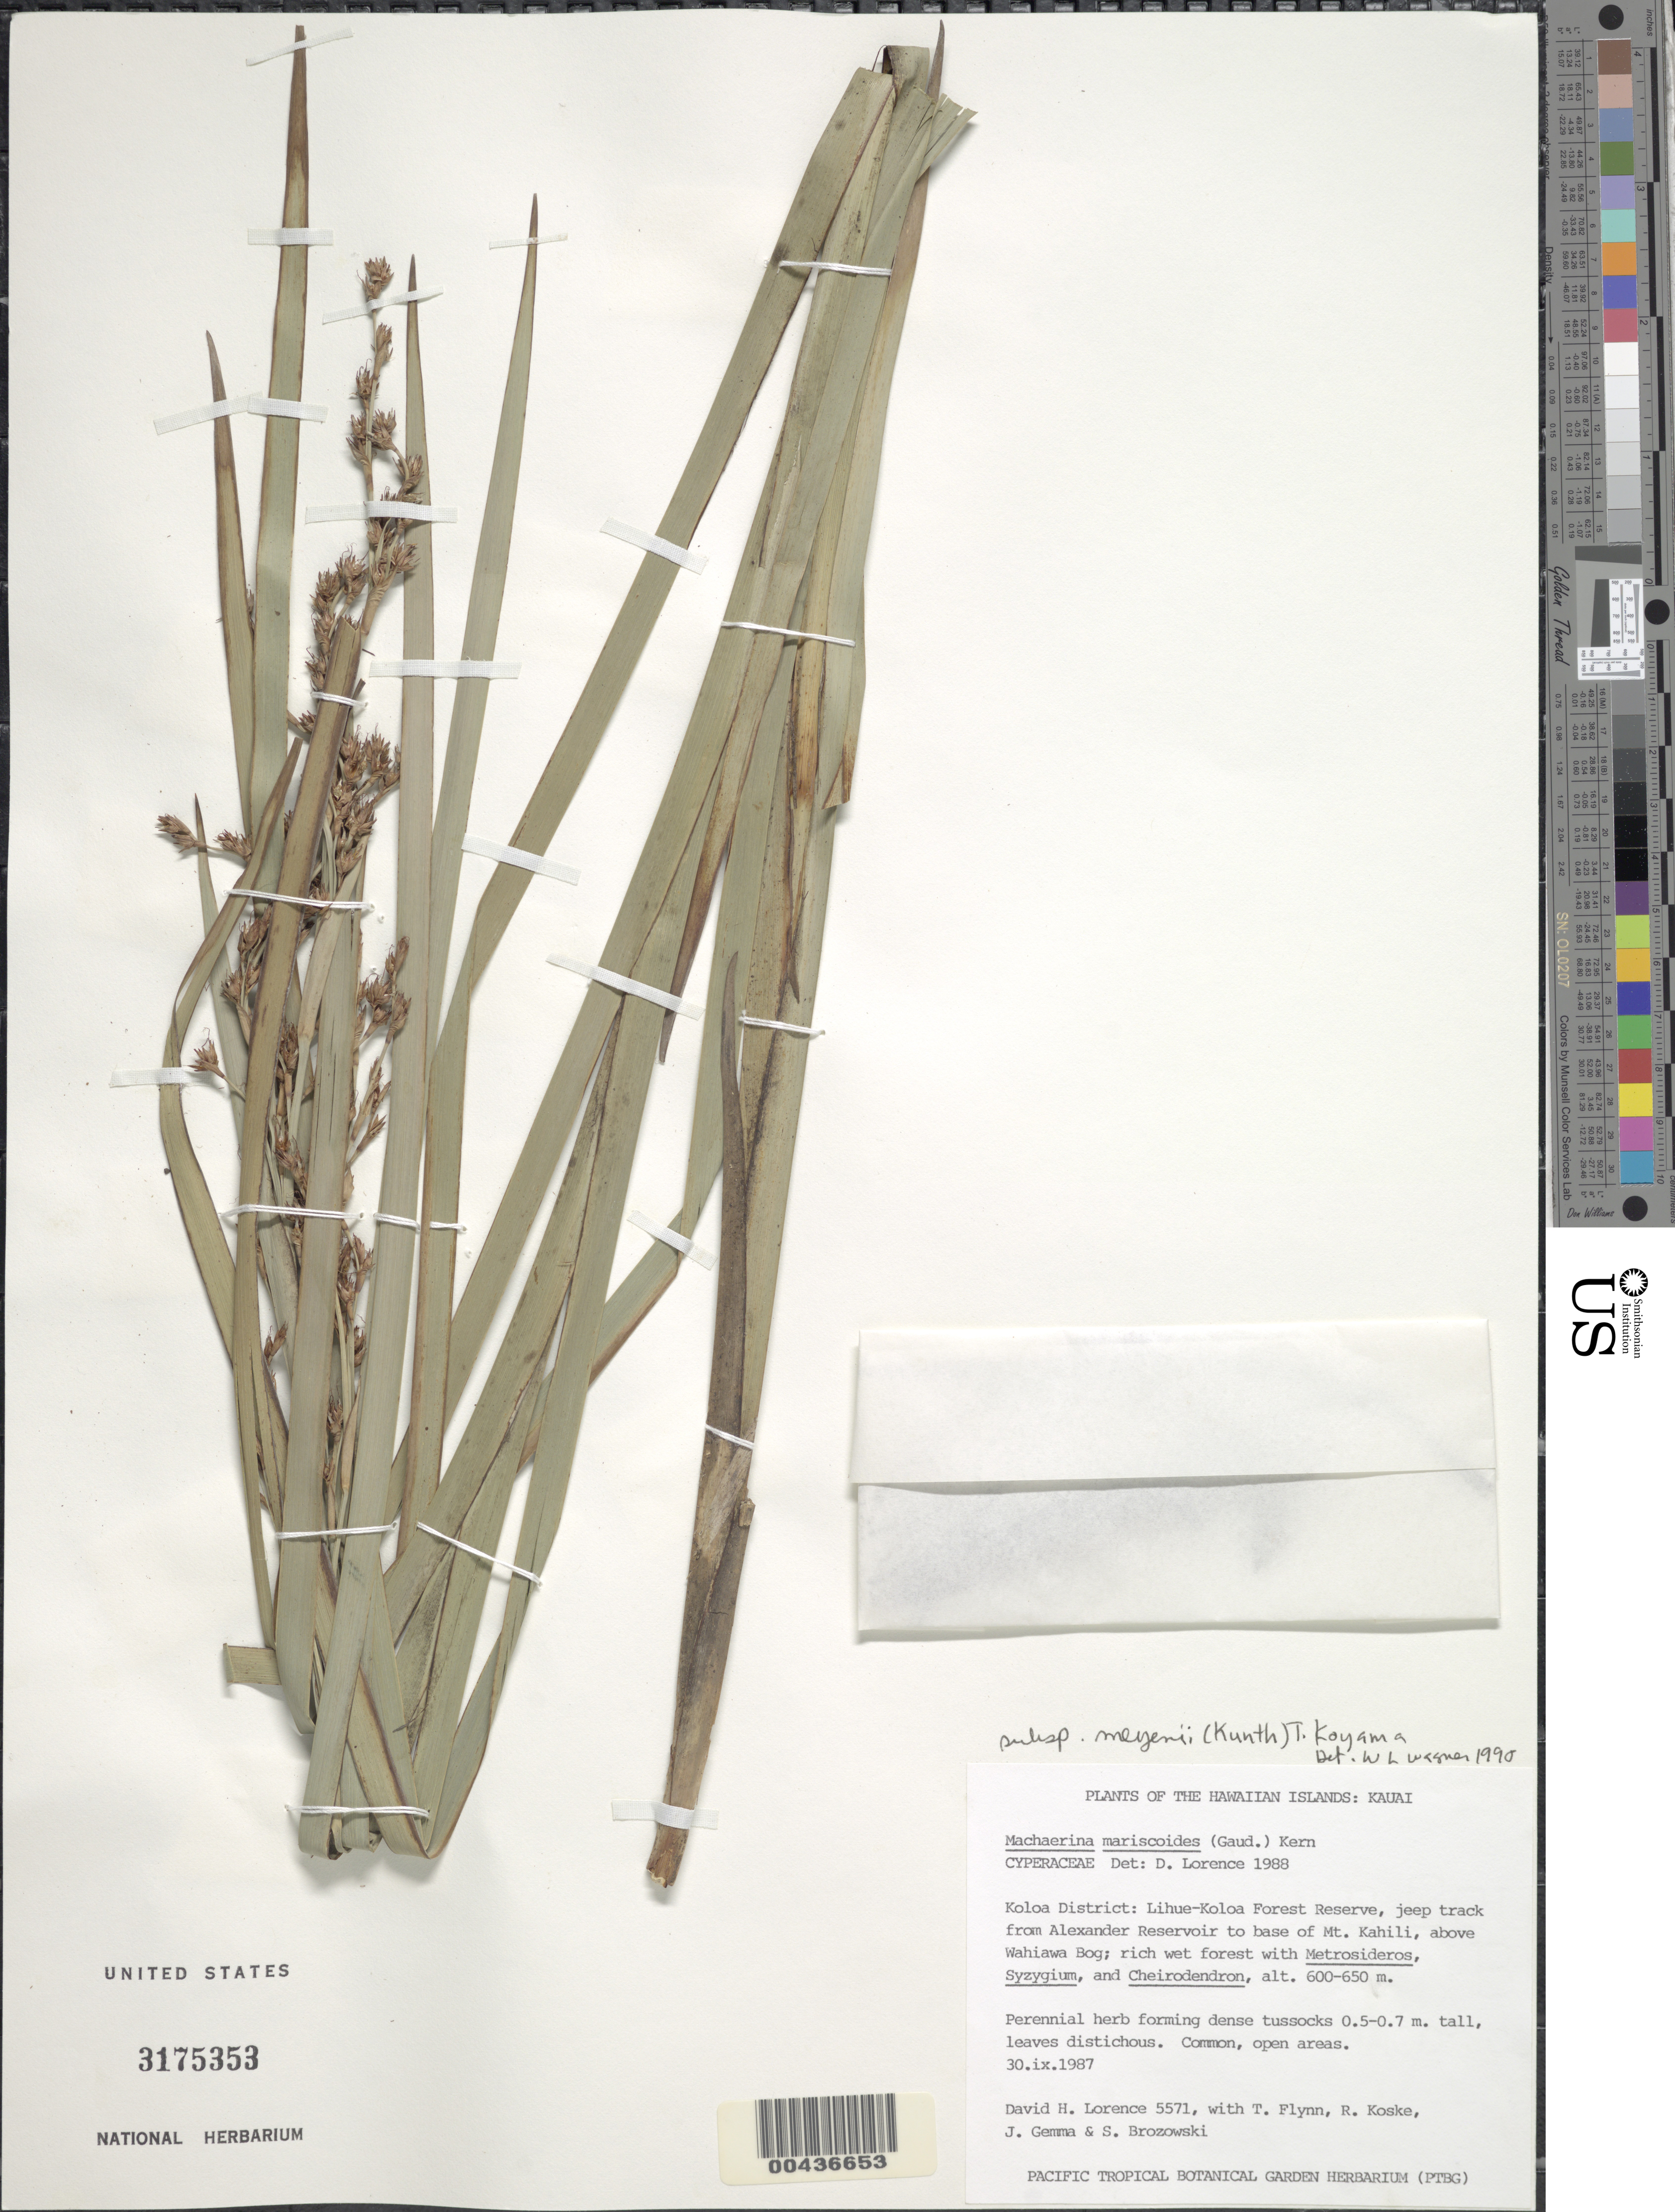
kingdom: Plantae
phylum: Tracheophyta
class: Liliopsida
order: Poales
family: Cyperaceae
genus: Machaerina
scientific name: Machaerina mariscoides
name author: (Gaudich.) J. Kern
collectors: D. Lorence, T. W. Flynn, R. Koske, J. Gemma & S. Brozowaki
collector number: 5571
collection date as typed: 30 Sep 1987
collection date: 1987-09-30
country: United States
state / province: Hawaii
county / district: Kauai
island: Kaua'i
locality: Koloa District: Lihue-Koloa Forest Reserve, jeep track from Alexander Reservoir to base of Mt. Kahili, above Wahiawa Bog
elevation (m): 600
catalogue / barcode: US 3175353